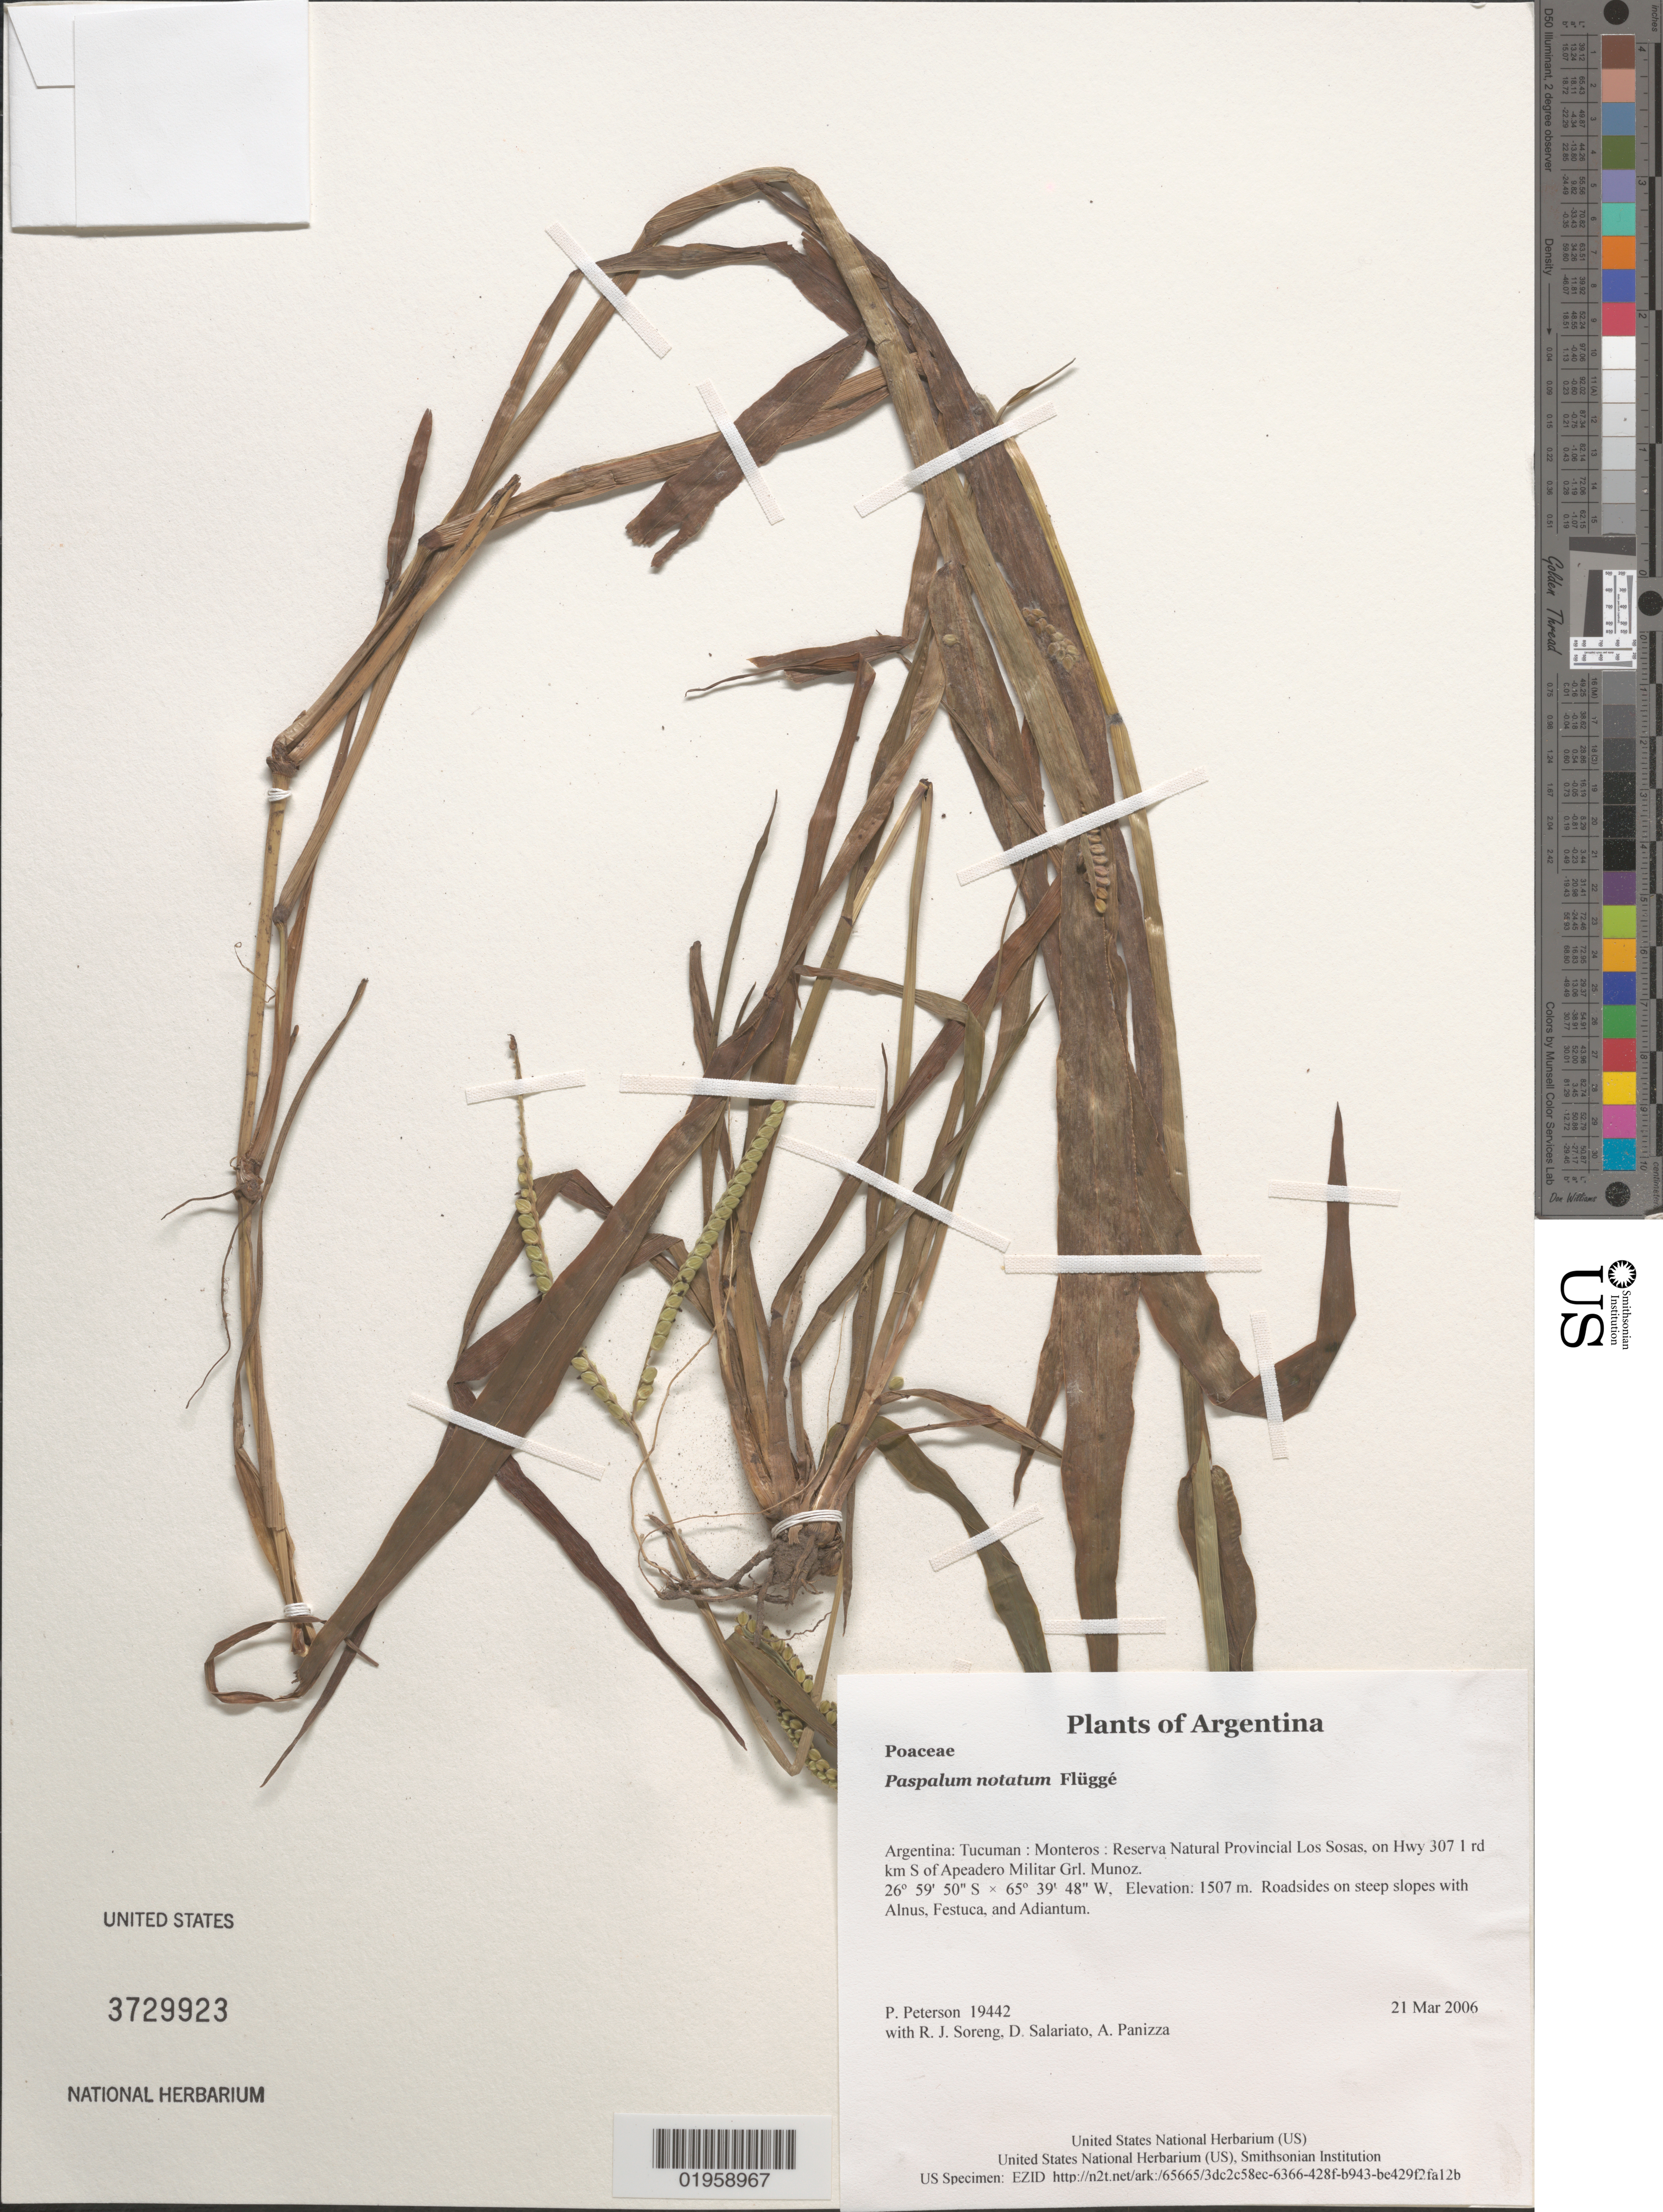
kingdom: Plantae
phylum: Tracheophyta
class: Liliopsida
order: Poales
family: Poaceae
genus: Paspalum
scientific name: Paspalum notatum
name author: Flüggé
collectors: P. M. Peterson, R. J. Soreng, D. Salariato & A. Panizza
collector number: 19442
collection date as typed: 21 Mar 2006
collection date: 2006-03-21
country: Argentina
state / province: Tucuman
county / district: Monteros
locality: Reserva Natural Provincial Los Sosas, on Hwy 307 1 rd km S of Apeadero Militar Grl. Munoz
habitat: Roadsides on steep slopes with Alnus, Festuca, and Adiantum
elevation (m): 1507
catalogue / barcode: US 3729923